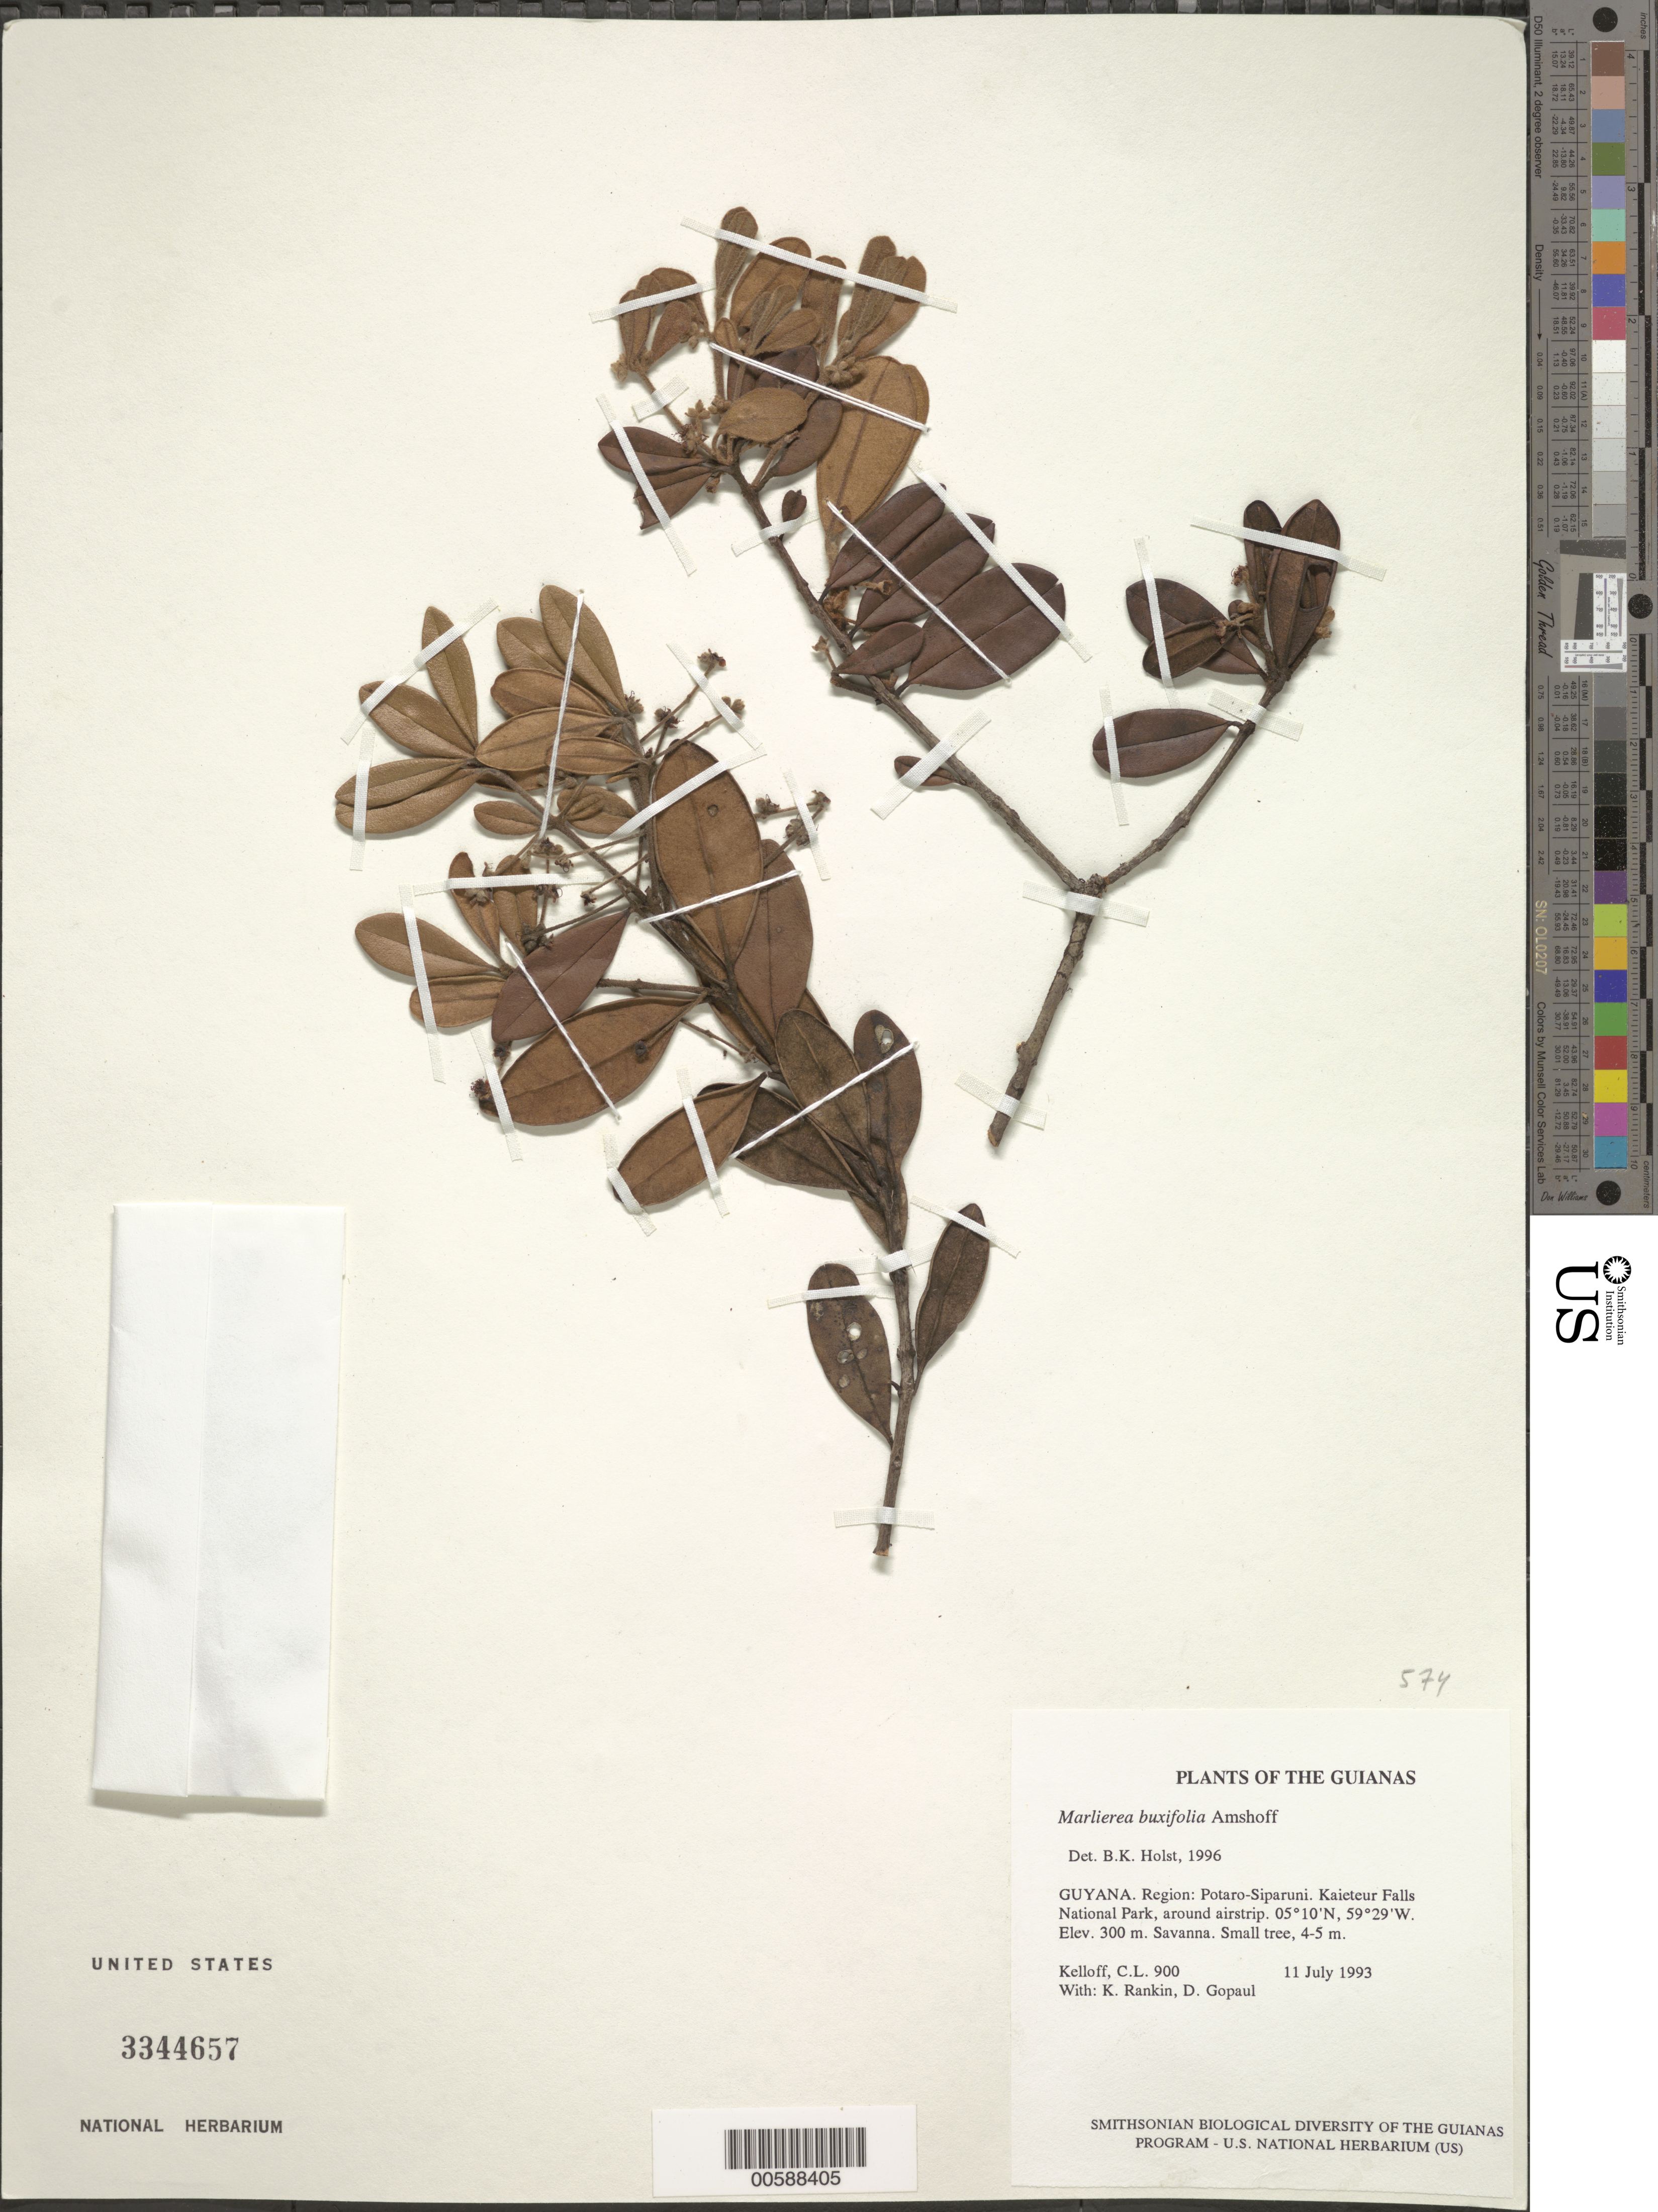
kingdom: Plantae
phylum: Tracheophyta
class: Magnoliopsida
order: Myrtales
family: Myrtaceae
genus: Myrcia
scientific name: Myrcia neobuxifolia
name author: E. Lucas & C.E. Wilson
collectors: C. L. Kelloff, K. Rankin & D. Gopaul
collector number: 900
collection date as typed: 11 July 1993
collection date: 1993-07-11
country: Guyana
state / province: Potaro-Siparuni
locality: Kaieteur Falls National Park, around airstrip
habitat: Savanna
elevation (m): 300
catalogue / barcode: US 3344657